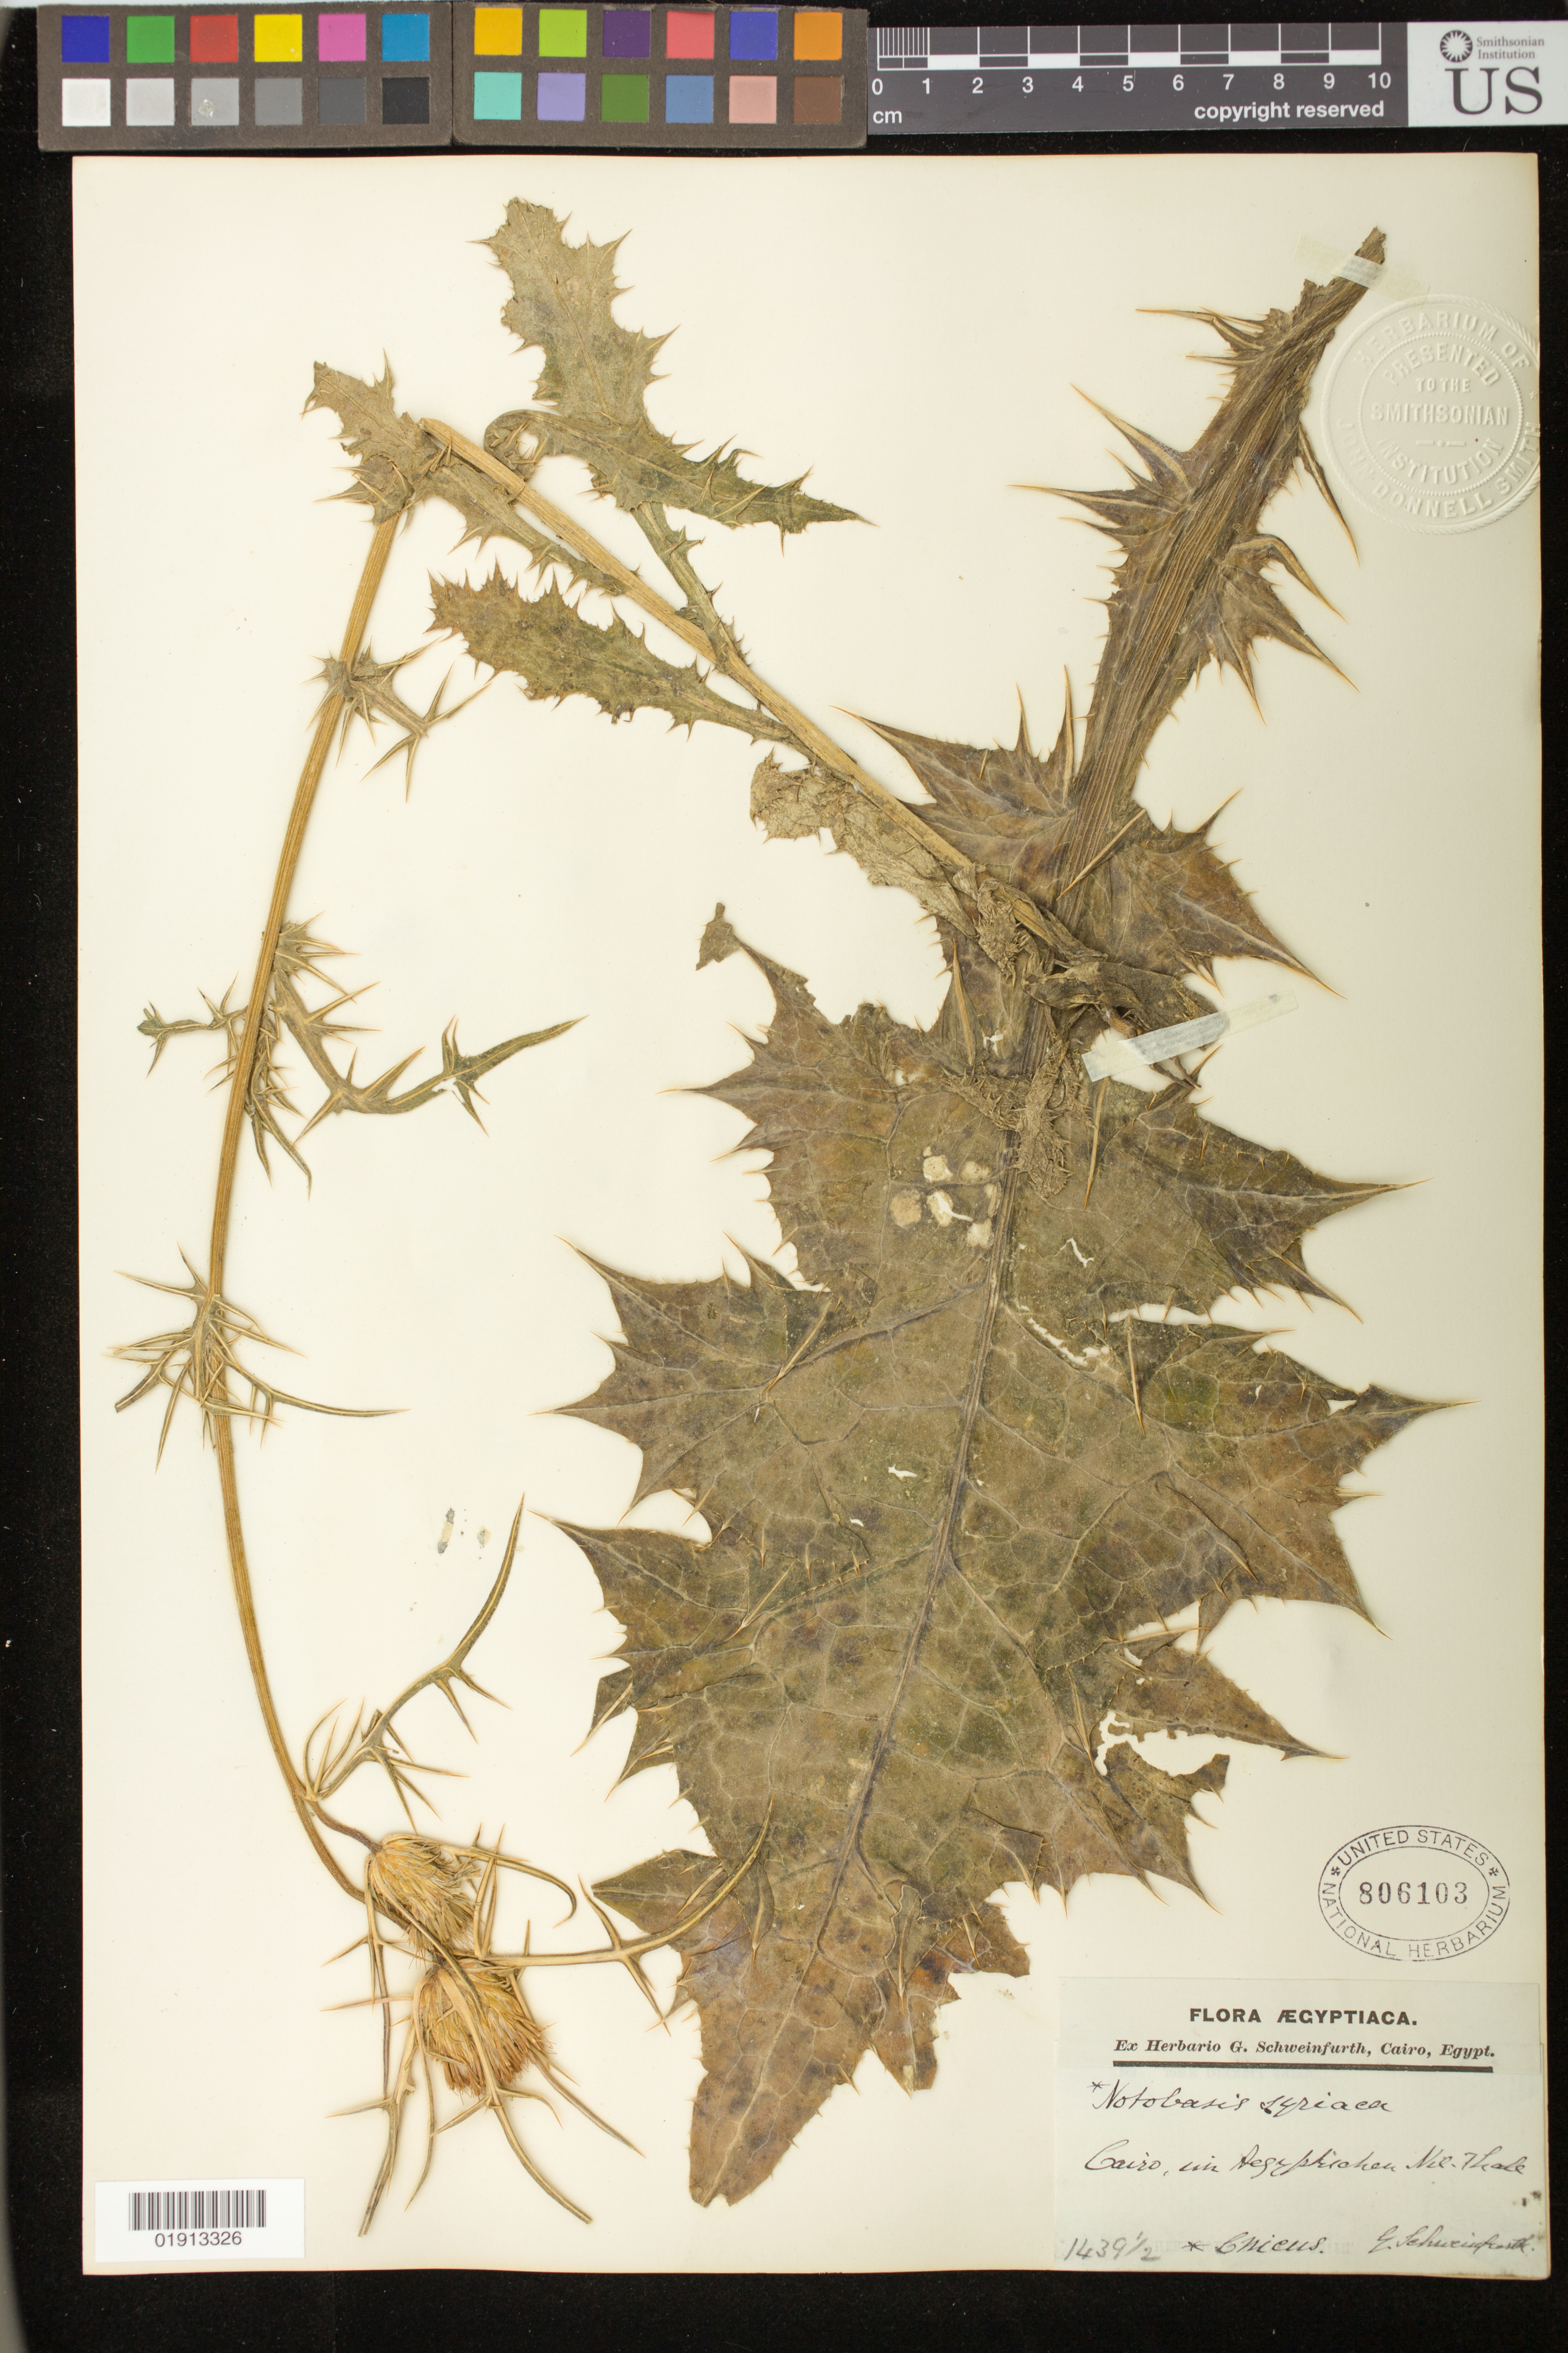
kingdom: Plantae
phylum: Tracheophyta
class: Magnoliopsida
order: Asterales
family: Asteraceae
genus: Notobasis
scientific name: Notobasis syriaca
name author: (L.) Cass.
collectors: G. A. Schweinfurth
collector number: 1439 1/2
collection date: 1880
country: Egypt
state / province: Al Qahirah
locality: Cairo, im aeyptischen Nil-Thale.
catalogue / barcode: US 806103